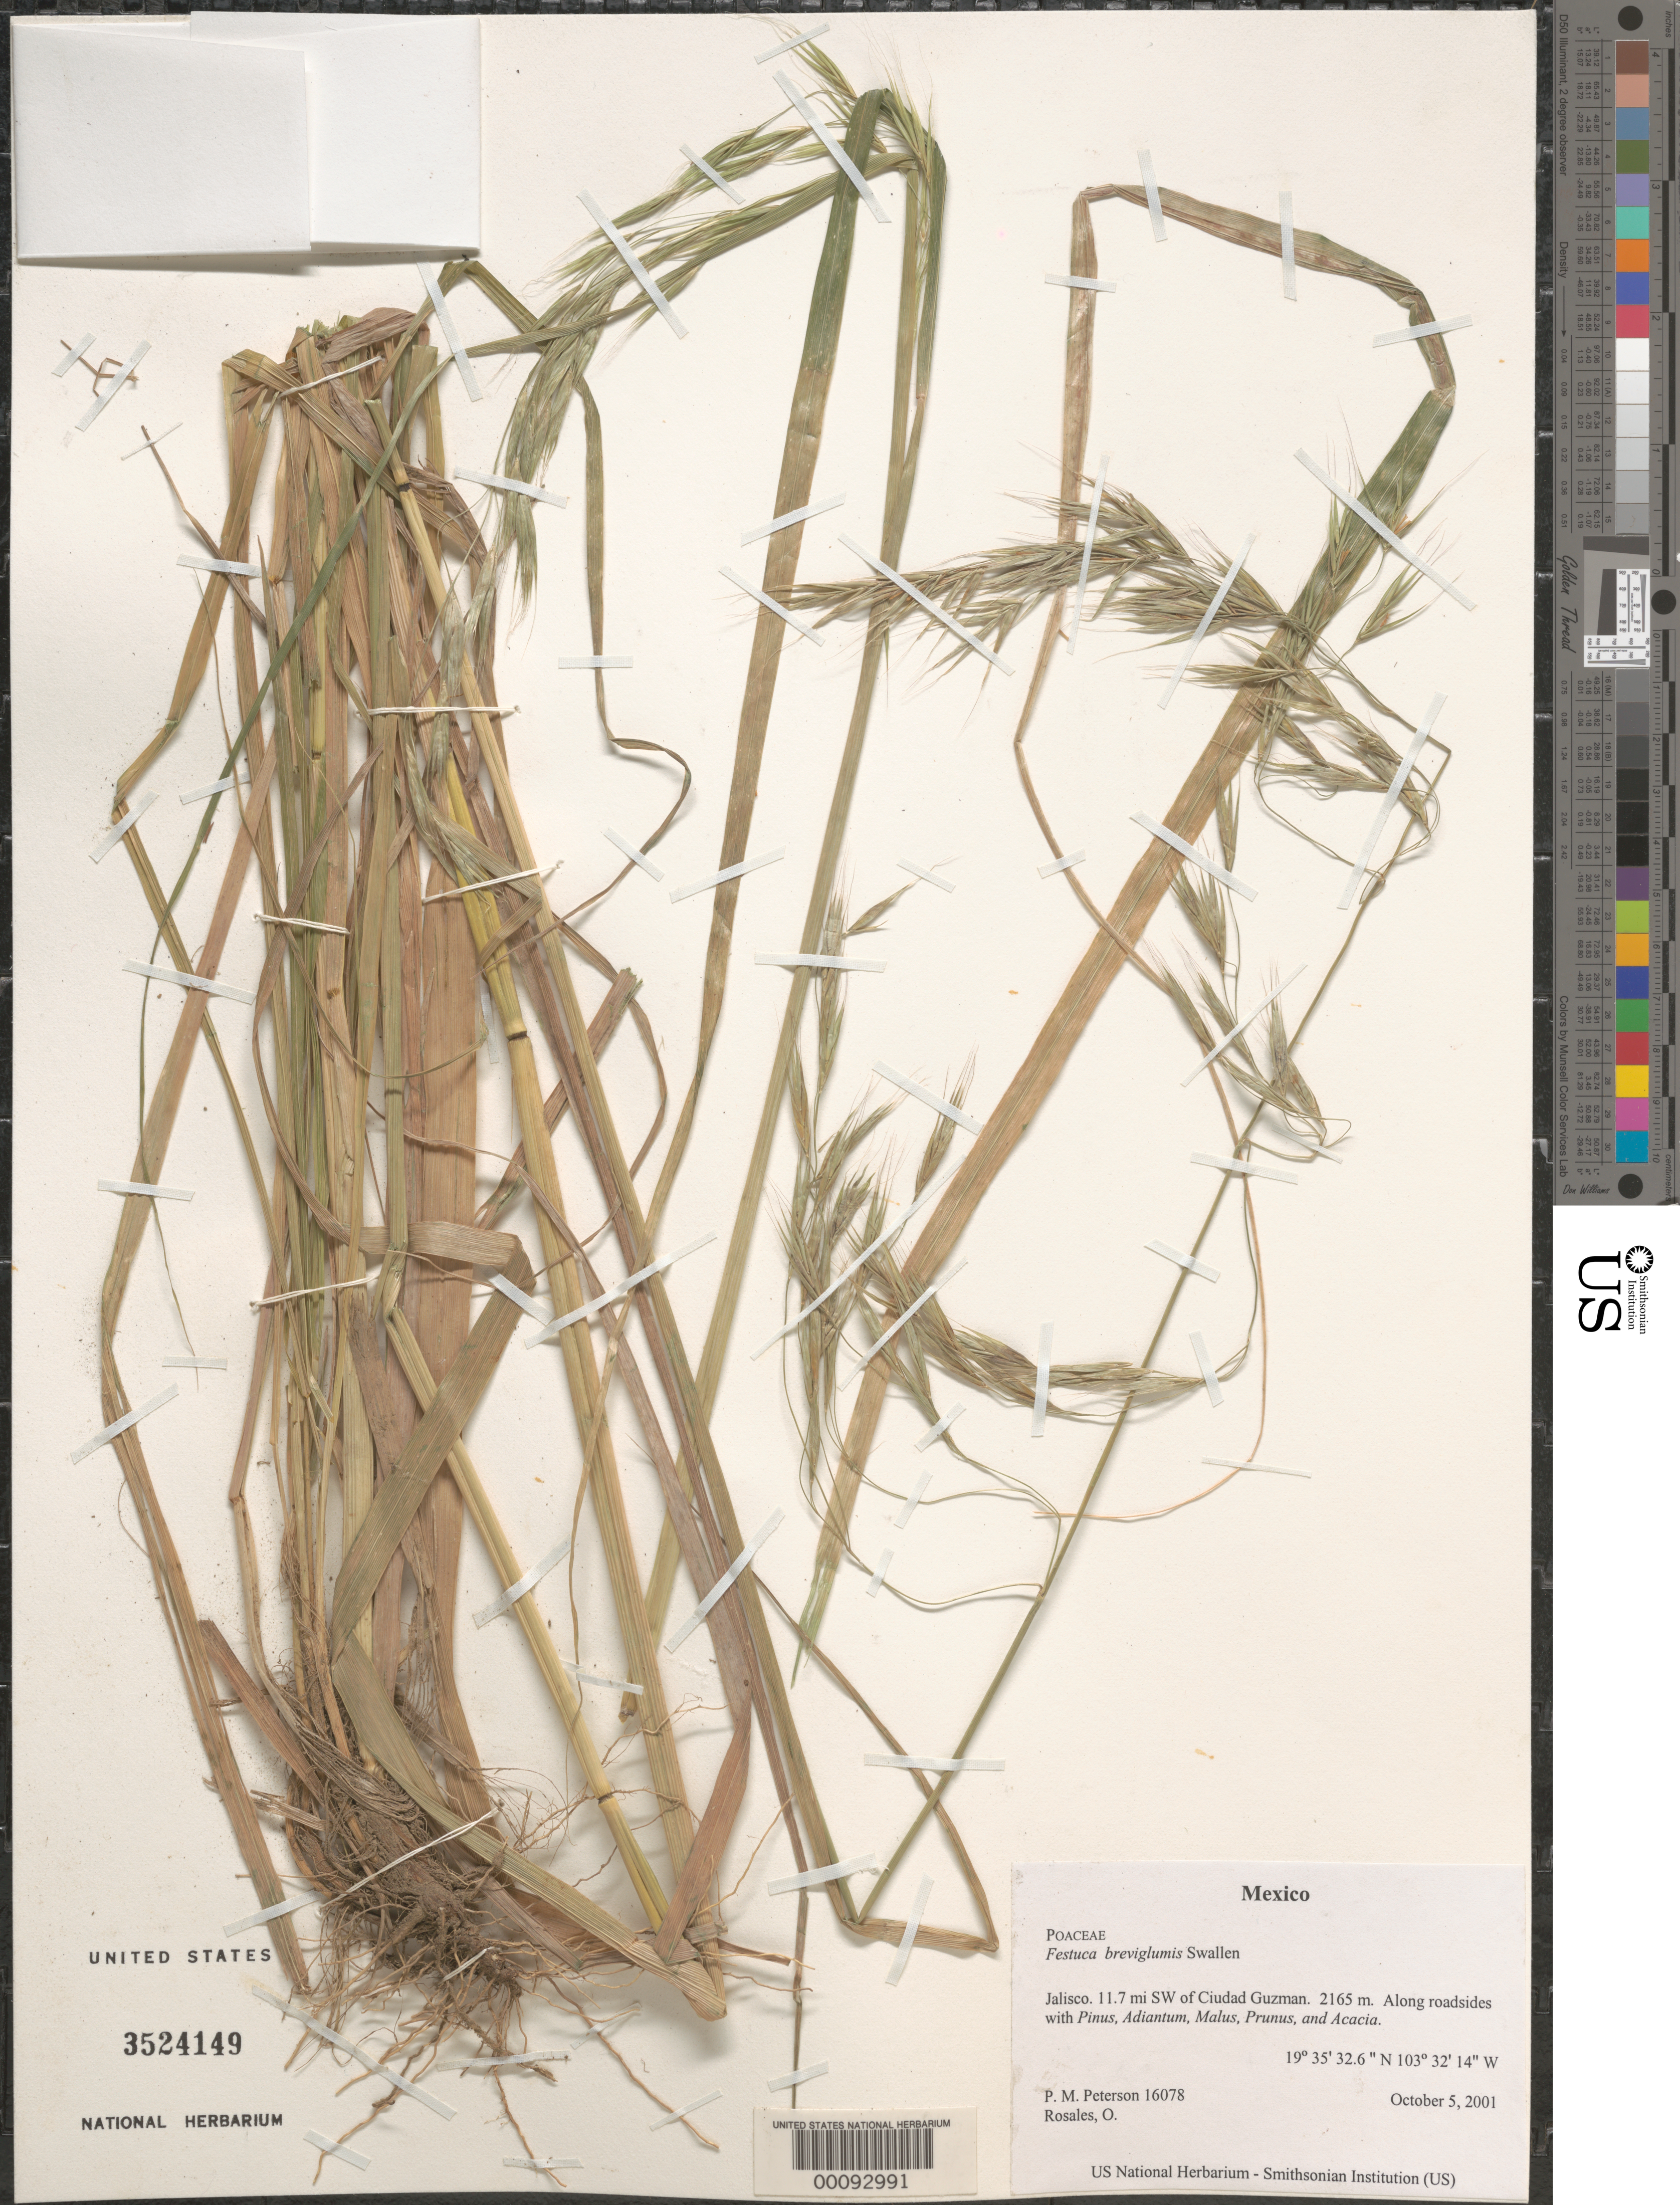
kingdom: Plantae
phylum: Tracheophyta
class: Liliopsida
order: Poales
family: Poaceae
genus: Festuca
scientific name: Festuca breviglumis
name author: Swallen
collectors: P. M. Peterson & O. Rosales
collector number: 16078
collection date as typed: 05 Oct 2001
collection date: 2001-10-05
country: Mexico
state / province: Jalisco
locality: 11.7 mi SW of Ciudad Guzman.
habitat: Along roadsides with ~Pinus, Adiantum, Malus, Prunus, and Acacia~.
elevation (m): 2165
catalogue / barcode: US 3524149